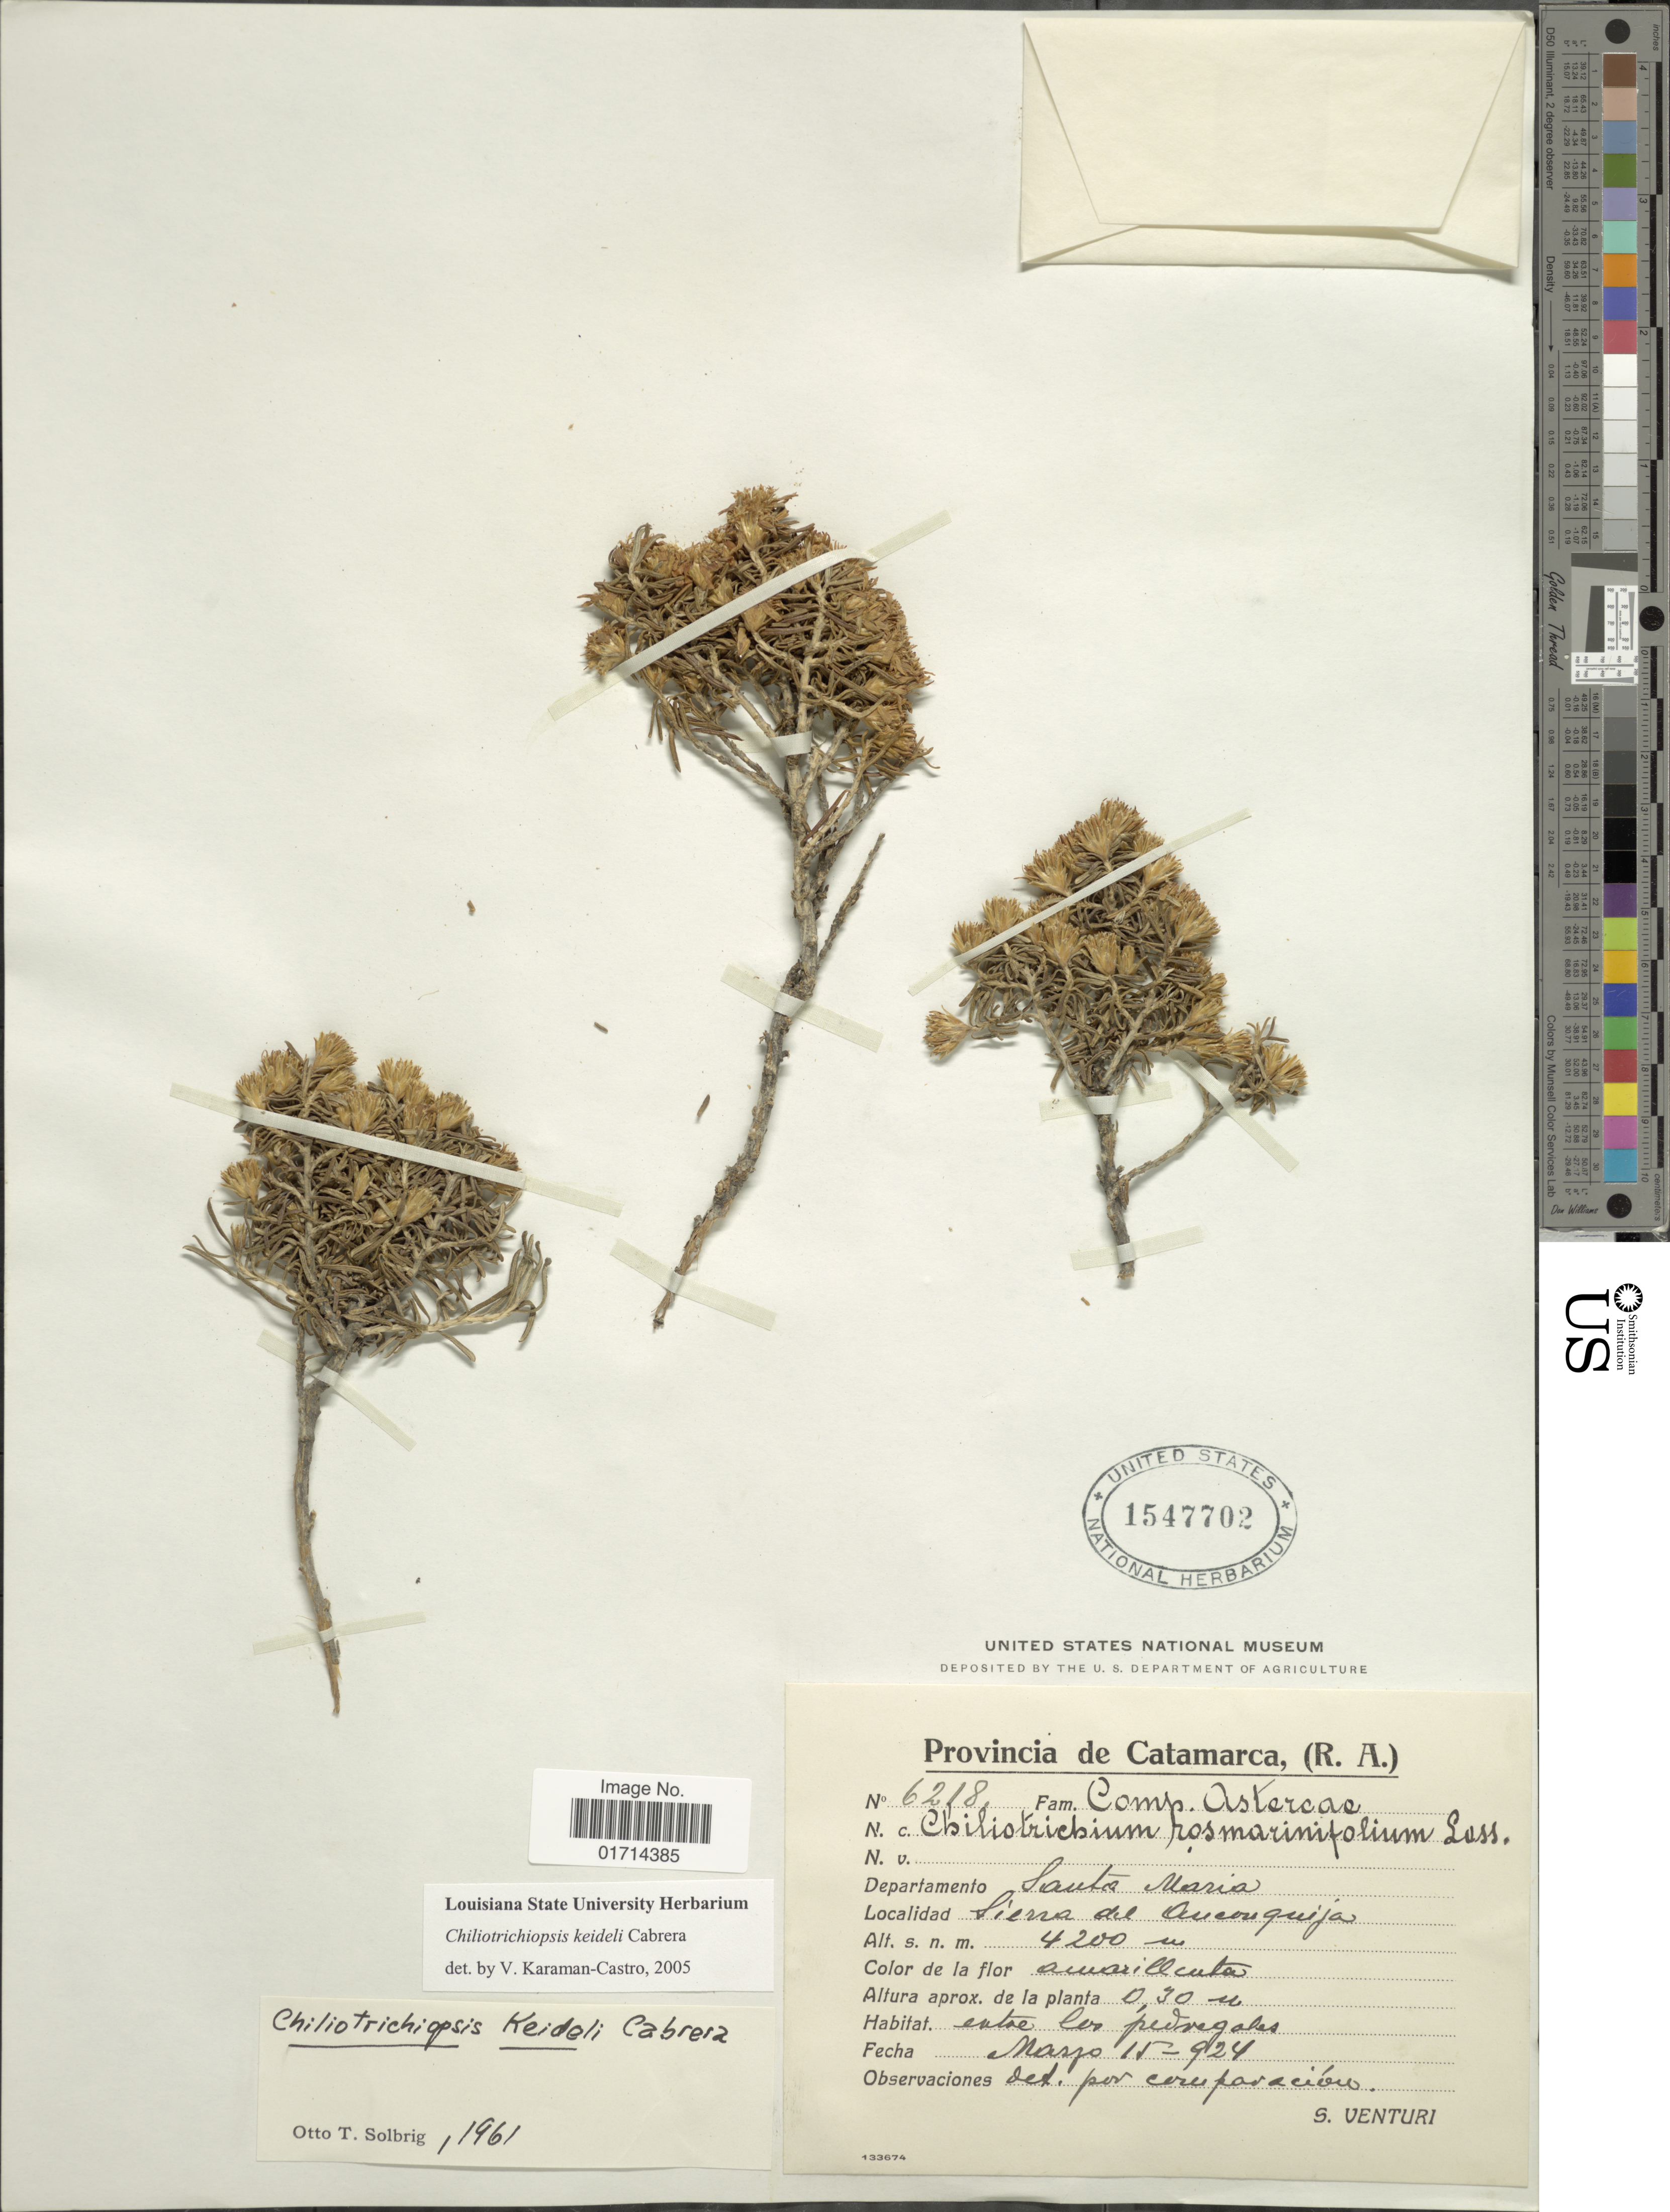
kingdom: Plantae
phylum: Tracheophyta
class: Magnoliopsida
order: Asterales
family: Asteraceae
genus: Chiliotrichiopsis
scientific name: Chiliotrichiopsis keideli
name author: Cabrera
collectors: S. Venturi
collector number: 6218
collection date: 1924-03-15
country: Argentina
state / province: Catamarca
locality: Departamento Santa Maria, Sierra del Aconquija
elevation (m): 4200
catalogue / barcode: US 1547702